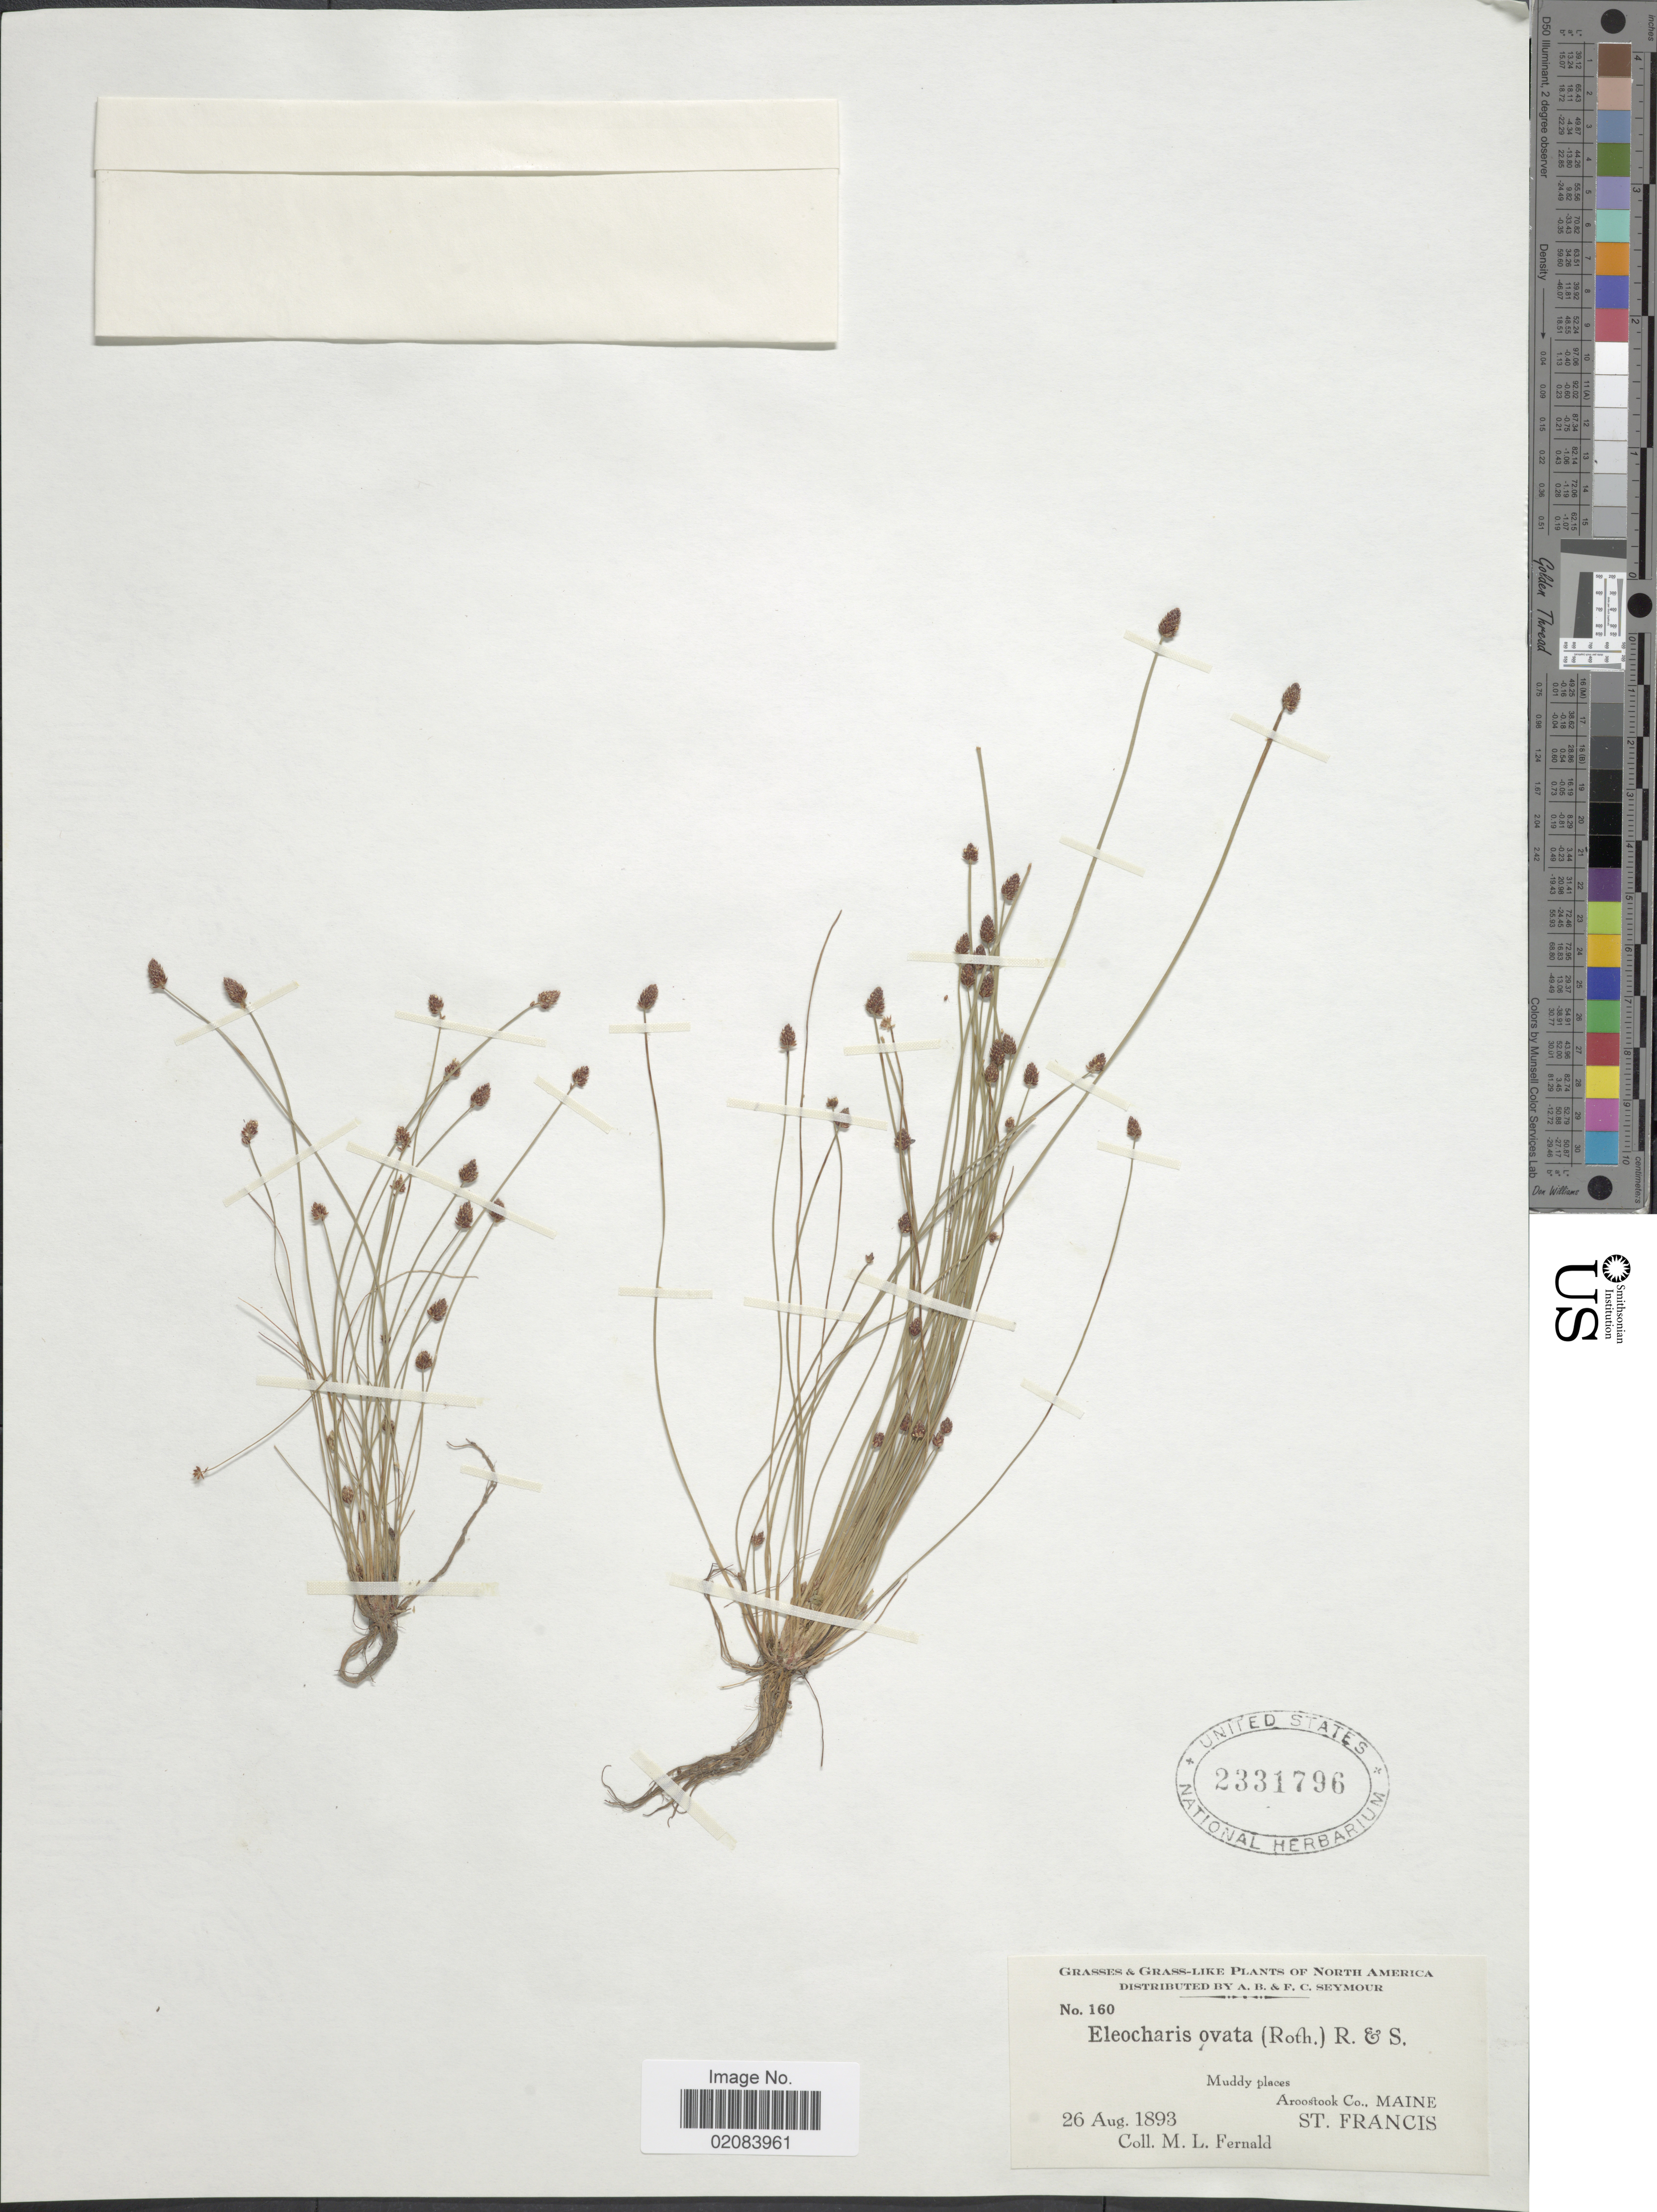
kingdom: Plantae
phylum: Tracheophyta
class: Liliopsida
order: Poales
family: Cyperaceae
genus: Eleocharis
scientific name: Eleocharis ovata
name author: (Roth) Roem. & Schult.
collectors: M. L. Fernald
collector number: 160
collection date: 1893-08-26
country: United States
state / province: Maine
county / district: Aroostook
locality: St. Francis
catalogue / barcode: US 2331796